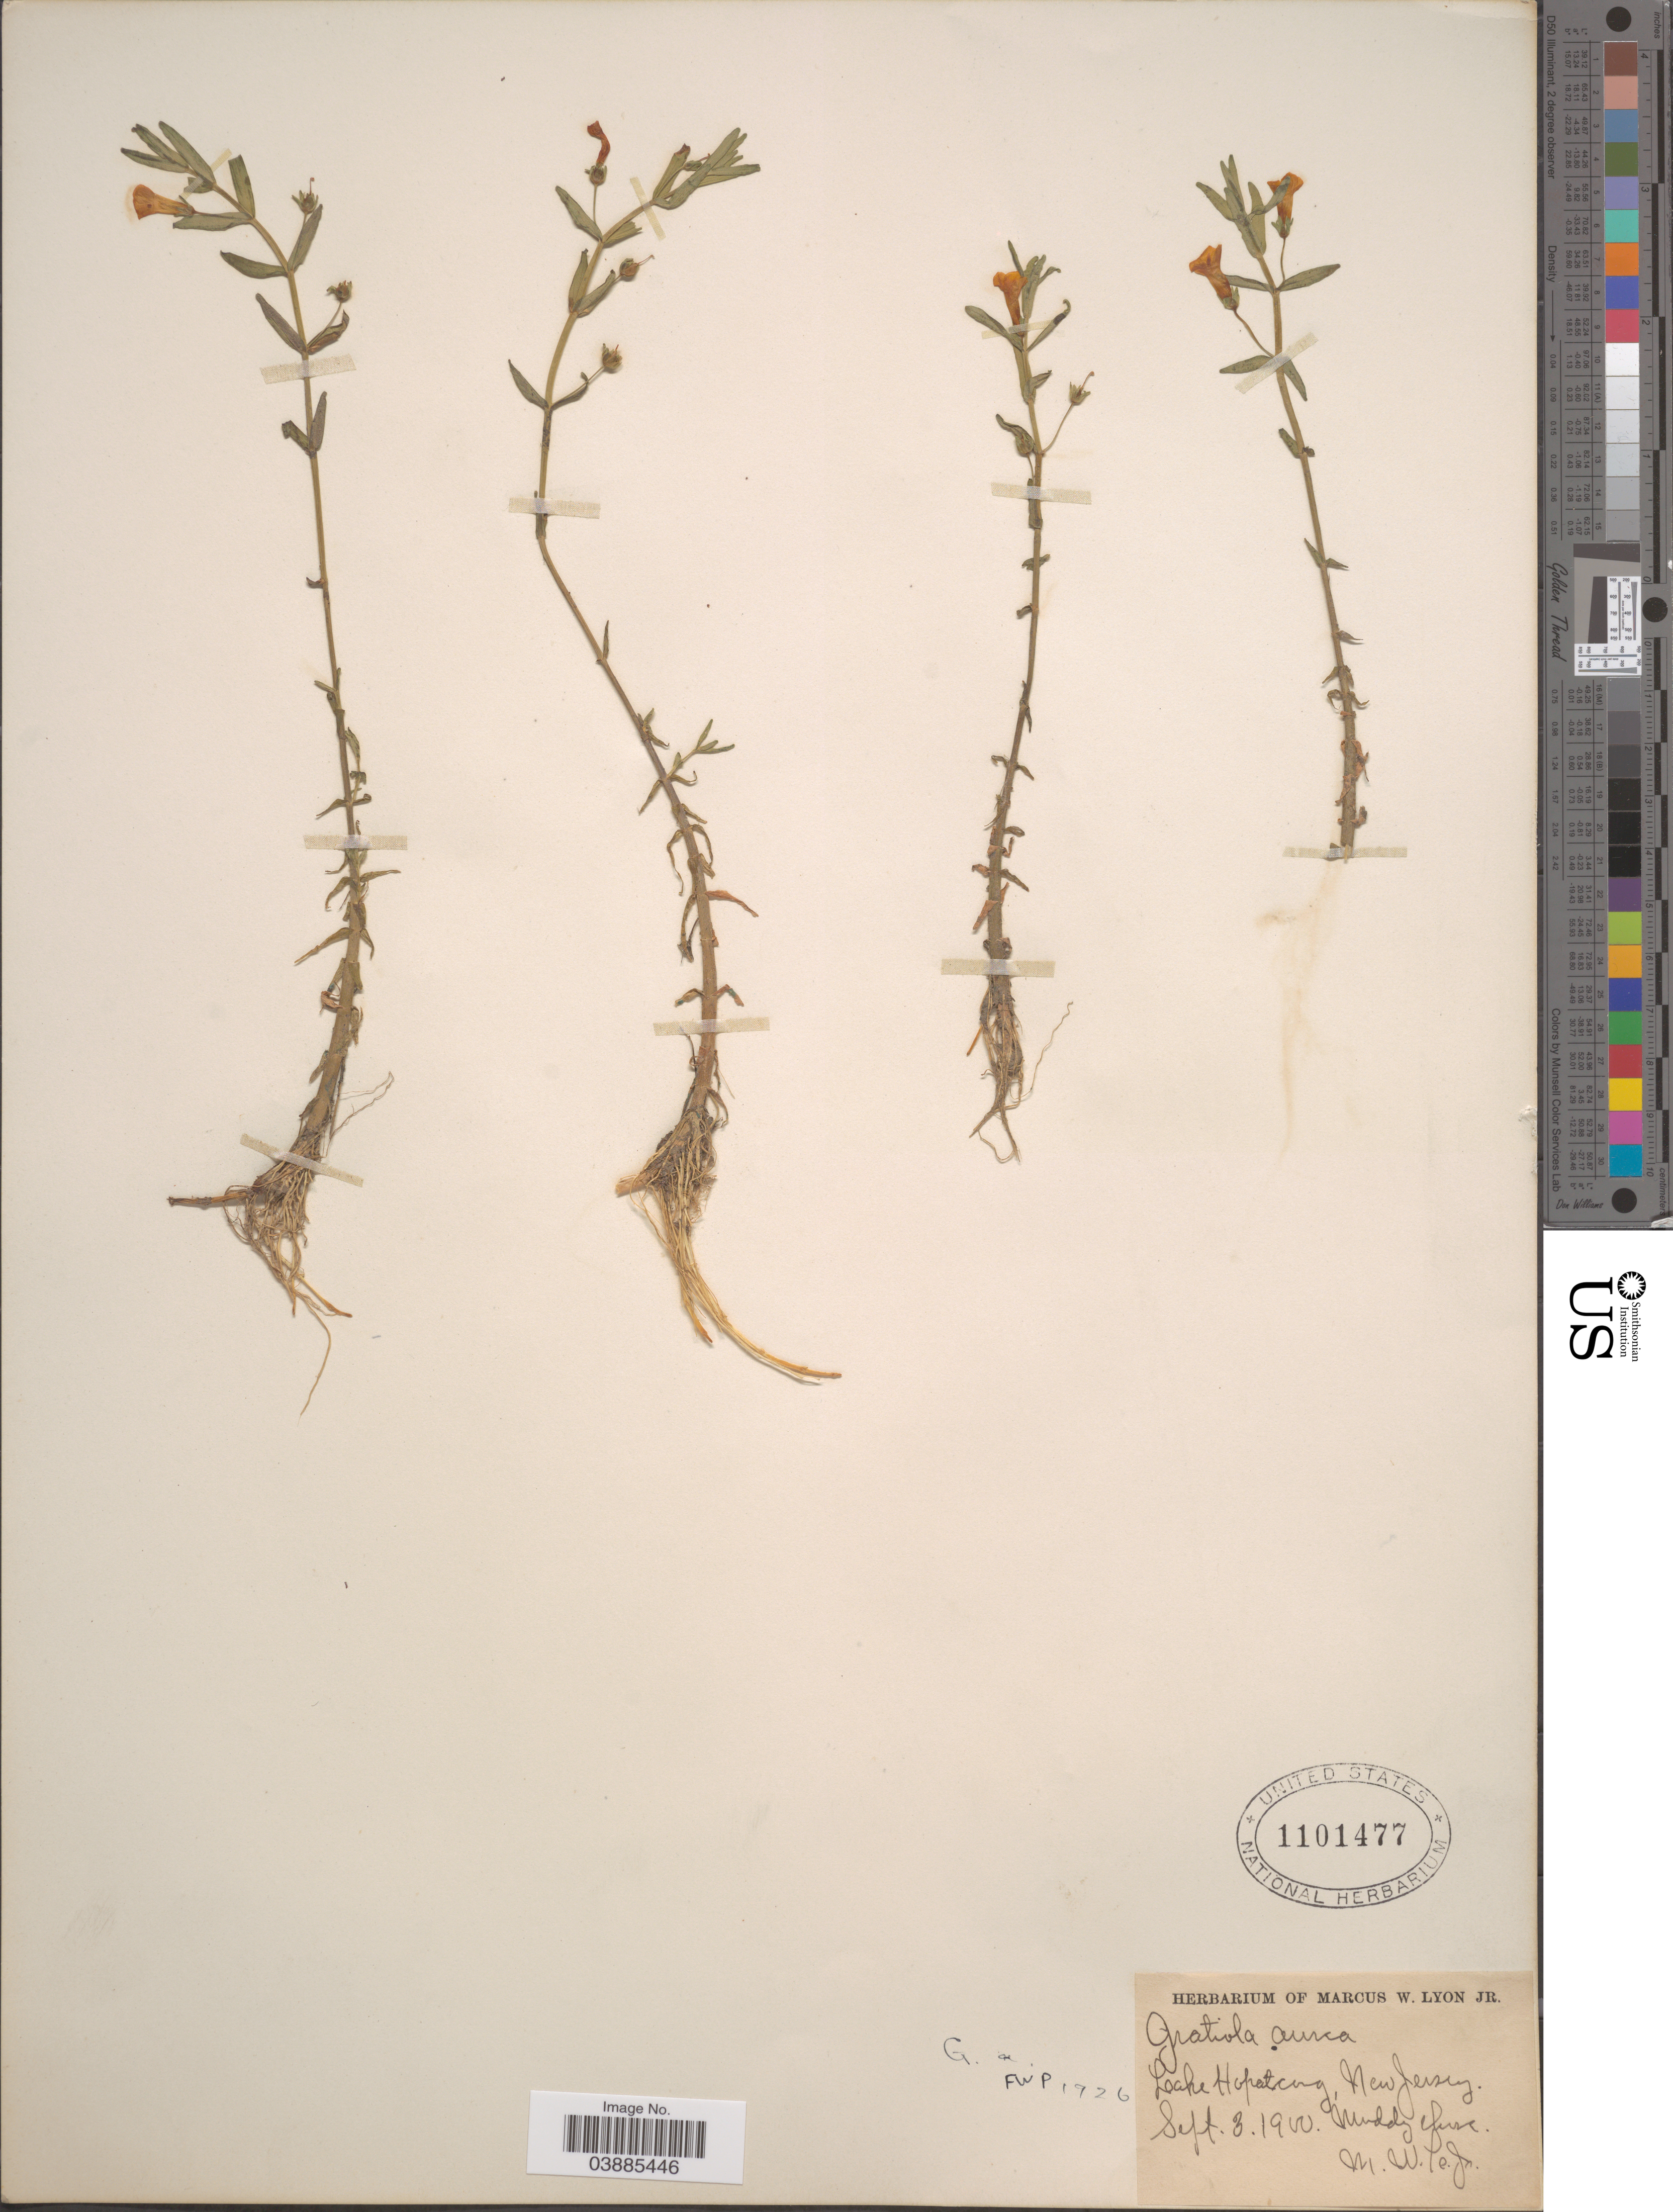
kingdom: Plantae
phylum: Tracheophyta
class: Magnoliopsida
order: Lamiales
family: Plantaginaceae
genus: Gratiola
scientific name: Gratiola aurea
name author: Pursh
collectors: M. Lyon Jr.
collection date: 1900-09-03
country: United States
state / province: New Jersey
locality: Lake Hopatcong.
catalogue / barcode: US 1101477